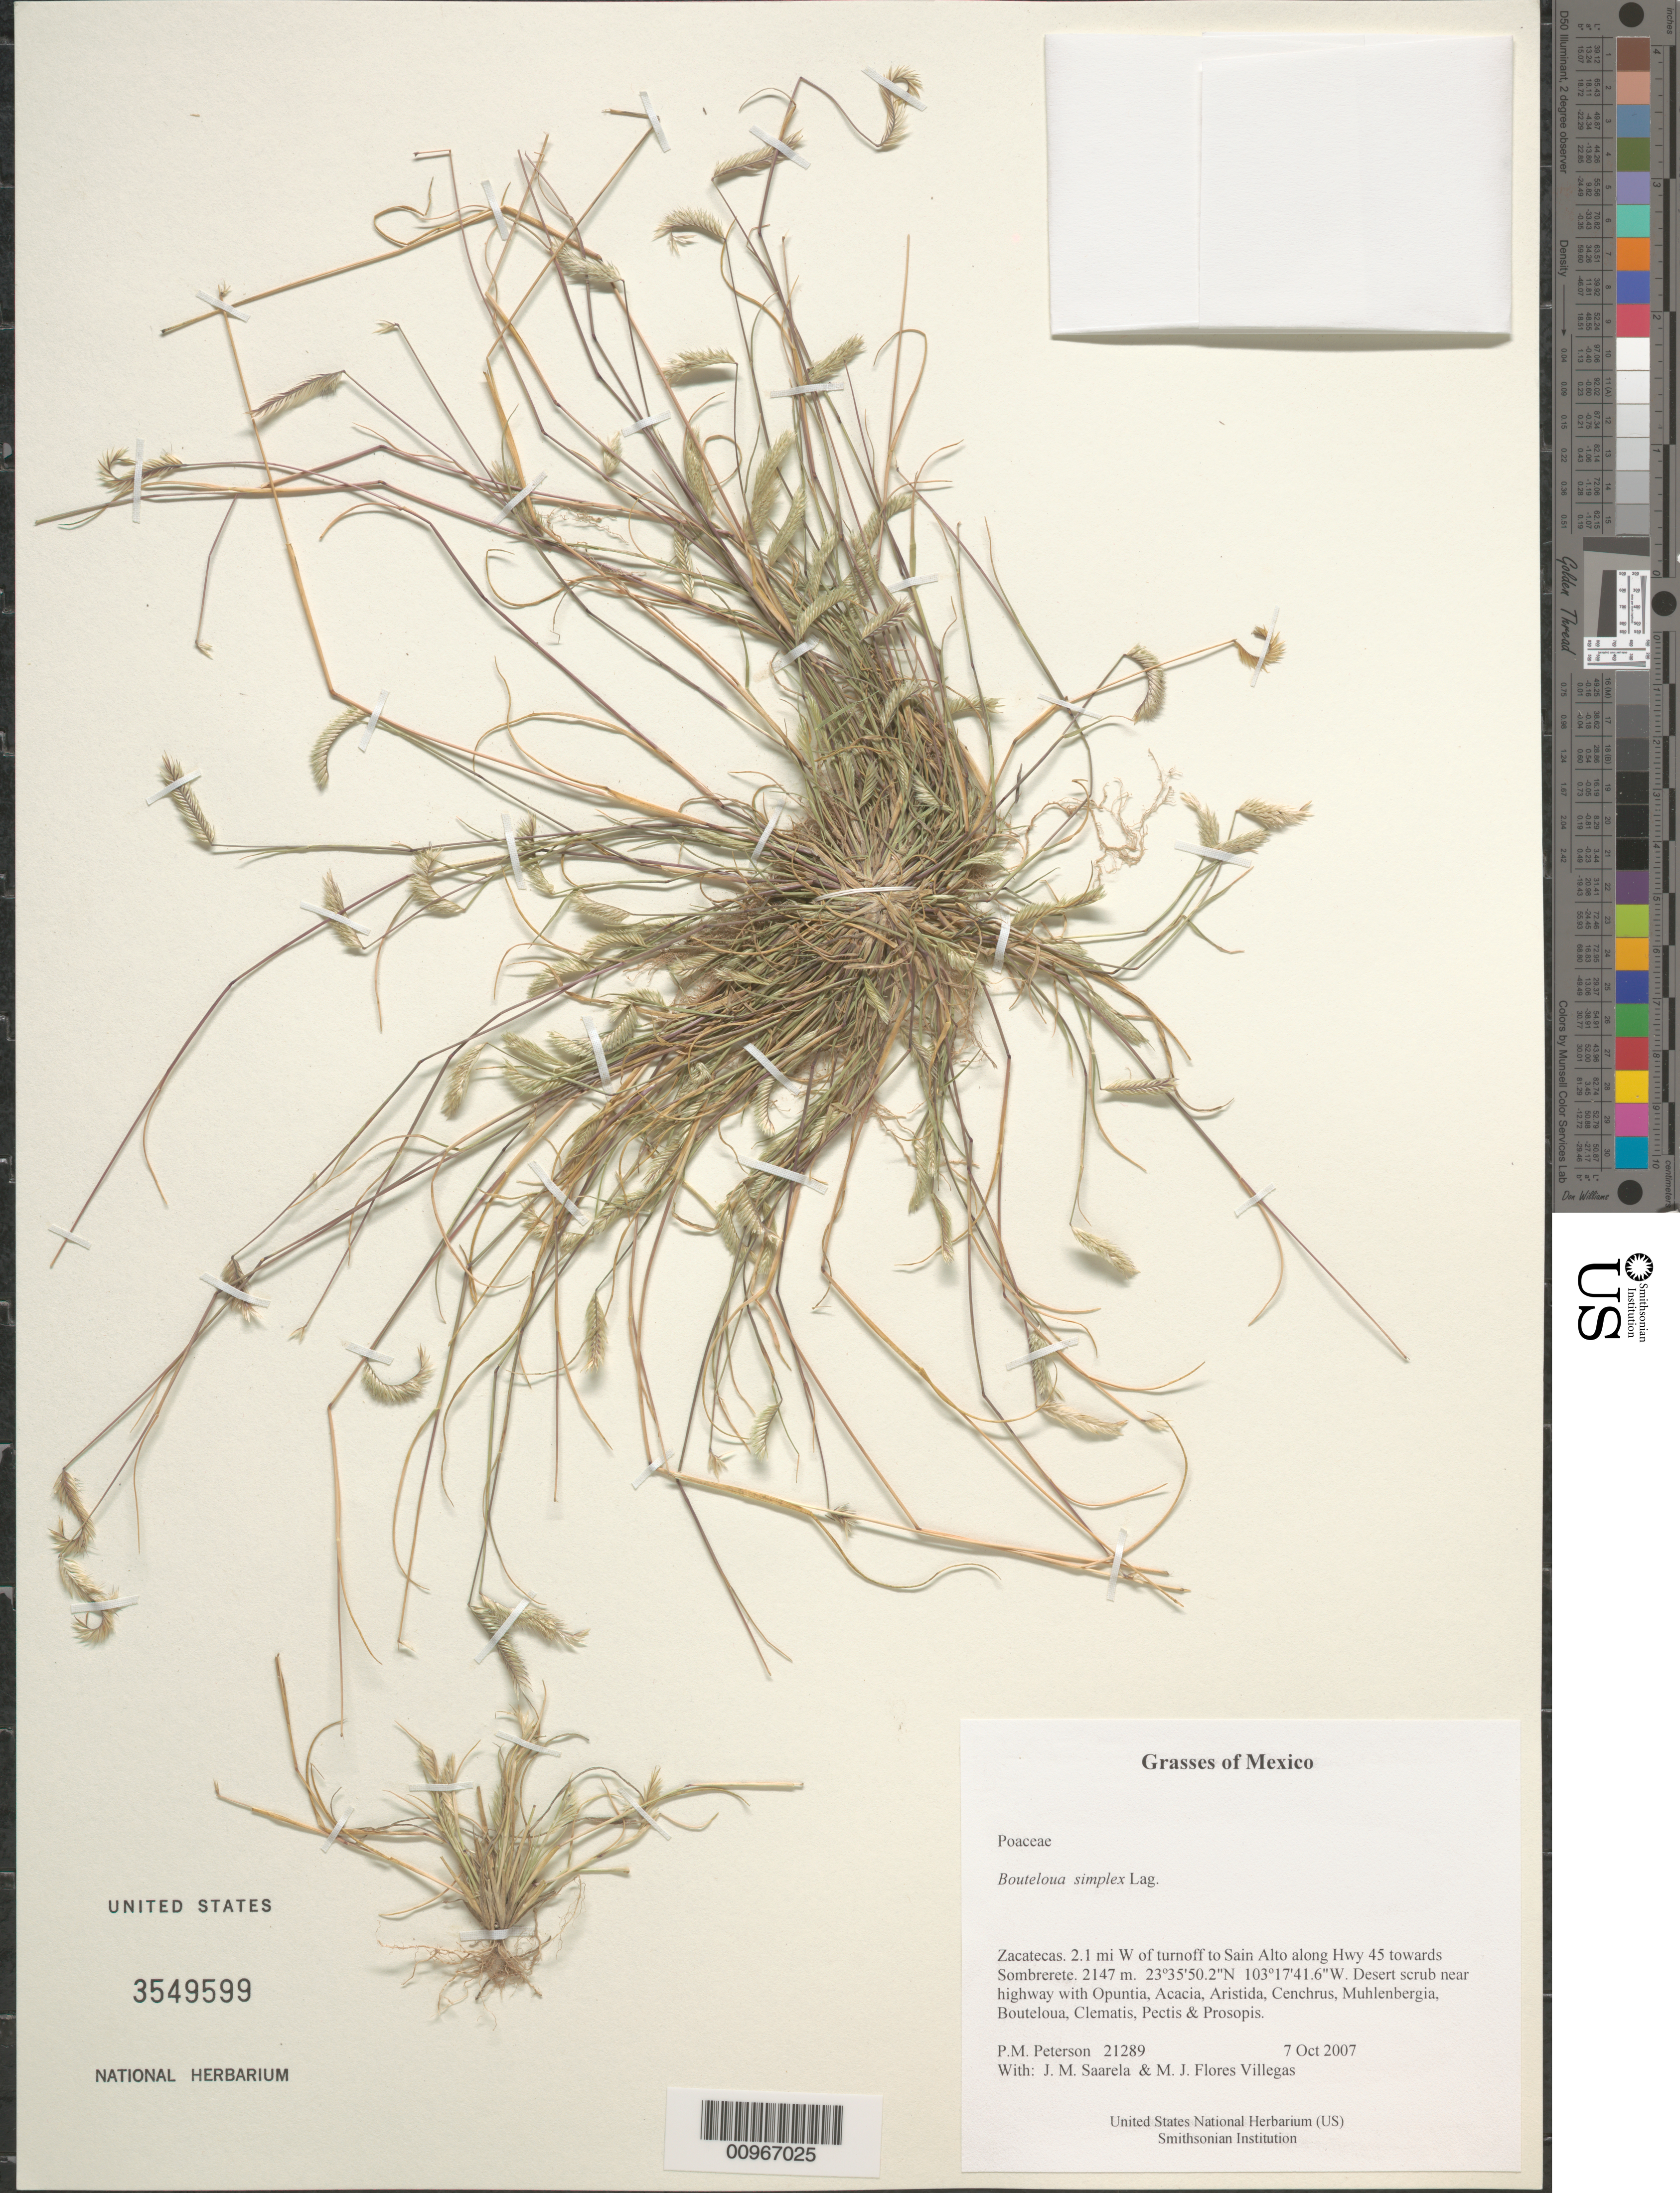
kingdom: Plantae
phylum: Tracheophyta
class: Liliopsida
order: Poales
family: Poaceae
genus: Bouteloua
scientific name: Bouteloua simplex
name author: Lag.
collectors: P. M. Peterson, J. Saarela & M. Flores Villegas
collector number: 21289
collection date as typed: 07 Oct 2007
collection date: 2007-10-07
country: Mexico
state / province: Zacatecas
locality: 2.1 mi W of turnoff to Sain Alto along Hwy 45 towards Sombrerete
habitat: Desert scrub near highway with Opuntia, Acacia, Aristida, Cenchrus, Muhlenbergia, Bouteloua, Clematis, Pectis & Prosopis.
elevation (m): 2147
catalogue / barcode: US 3549599